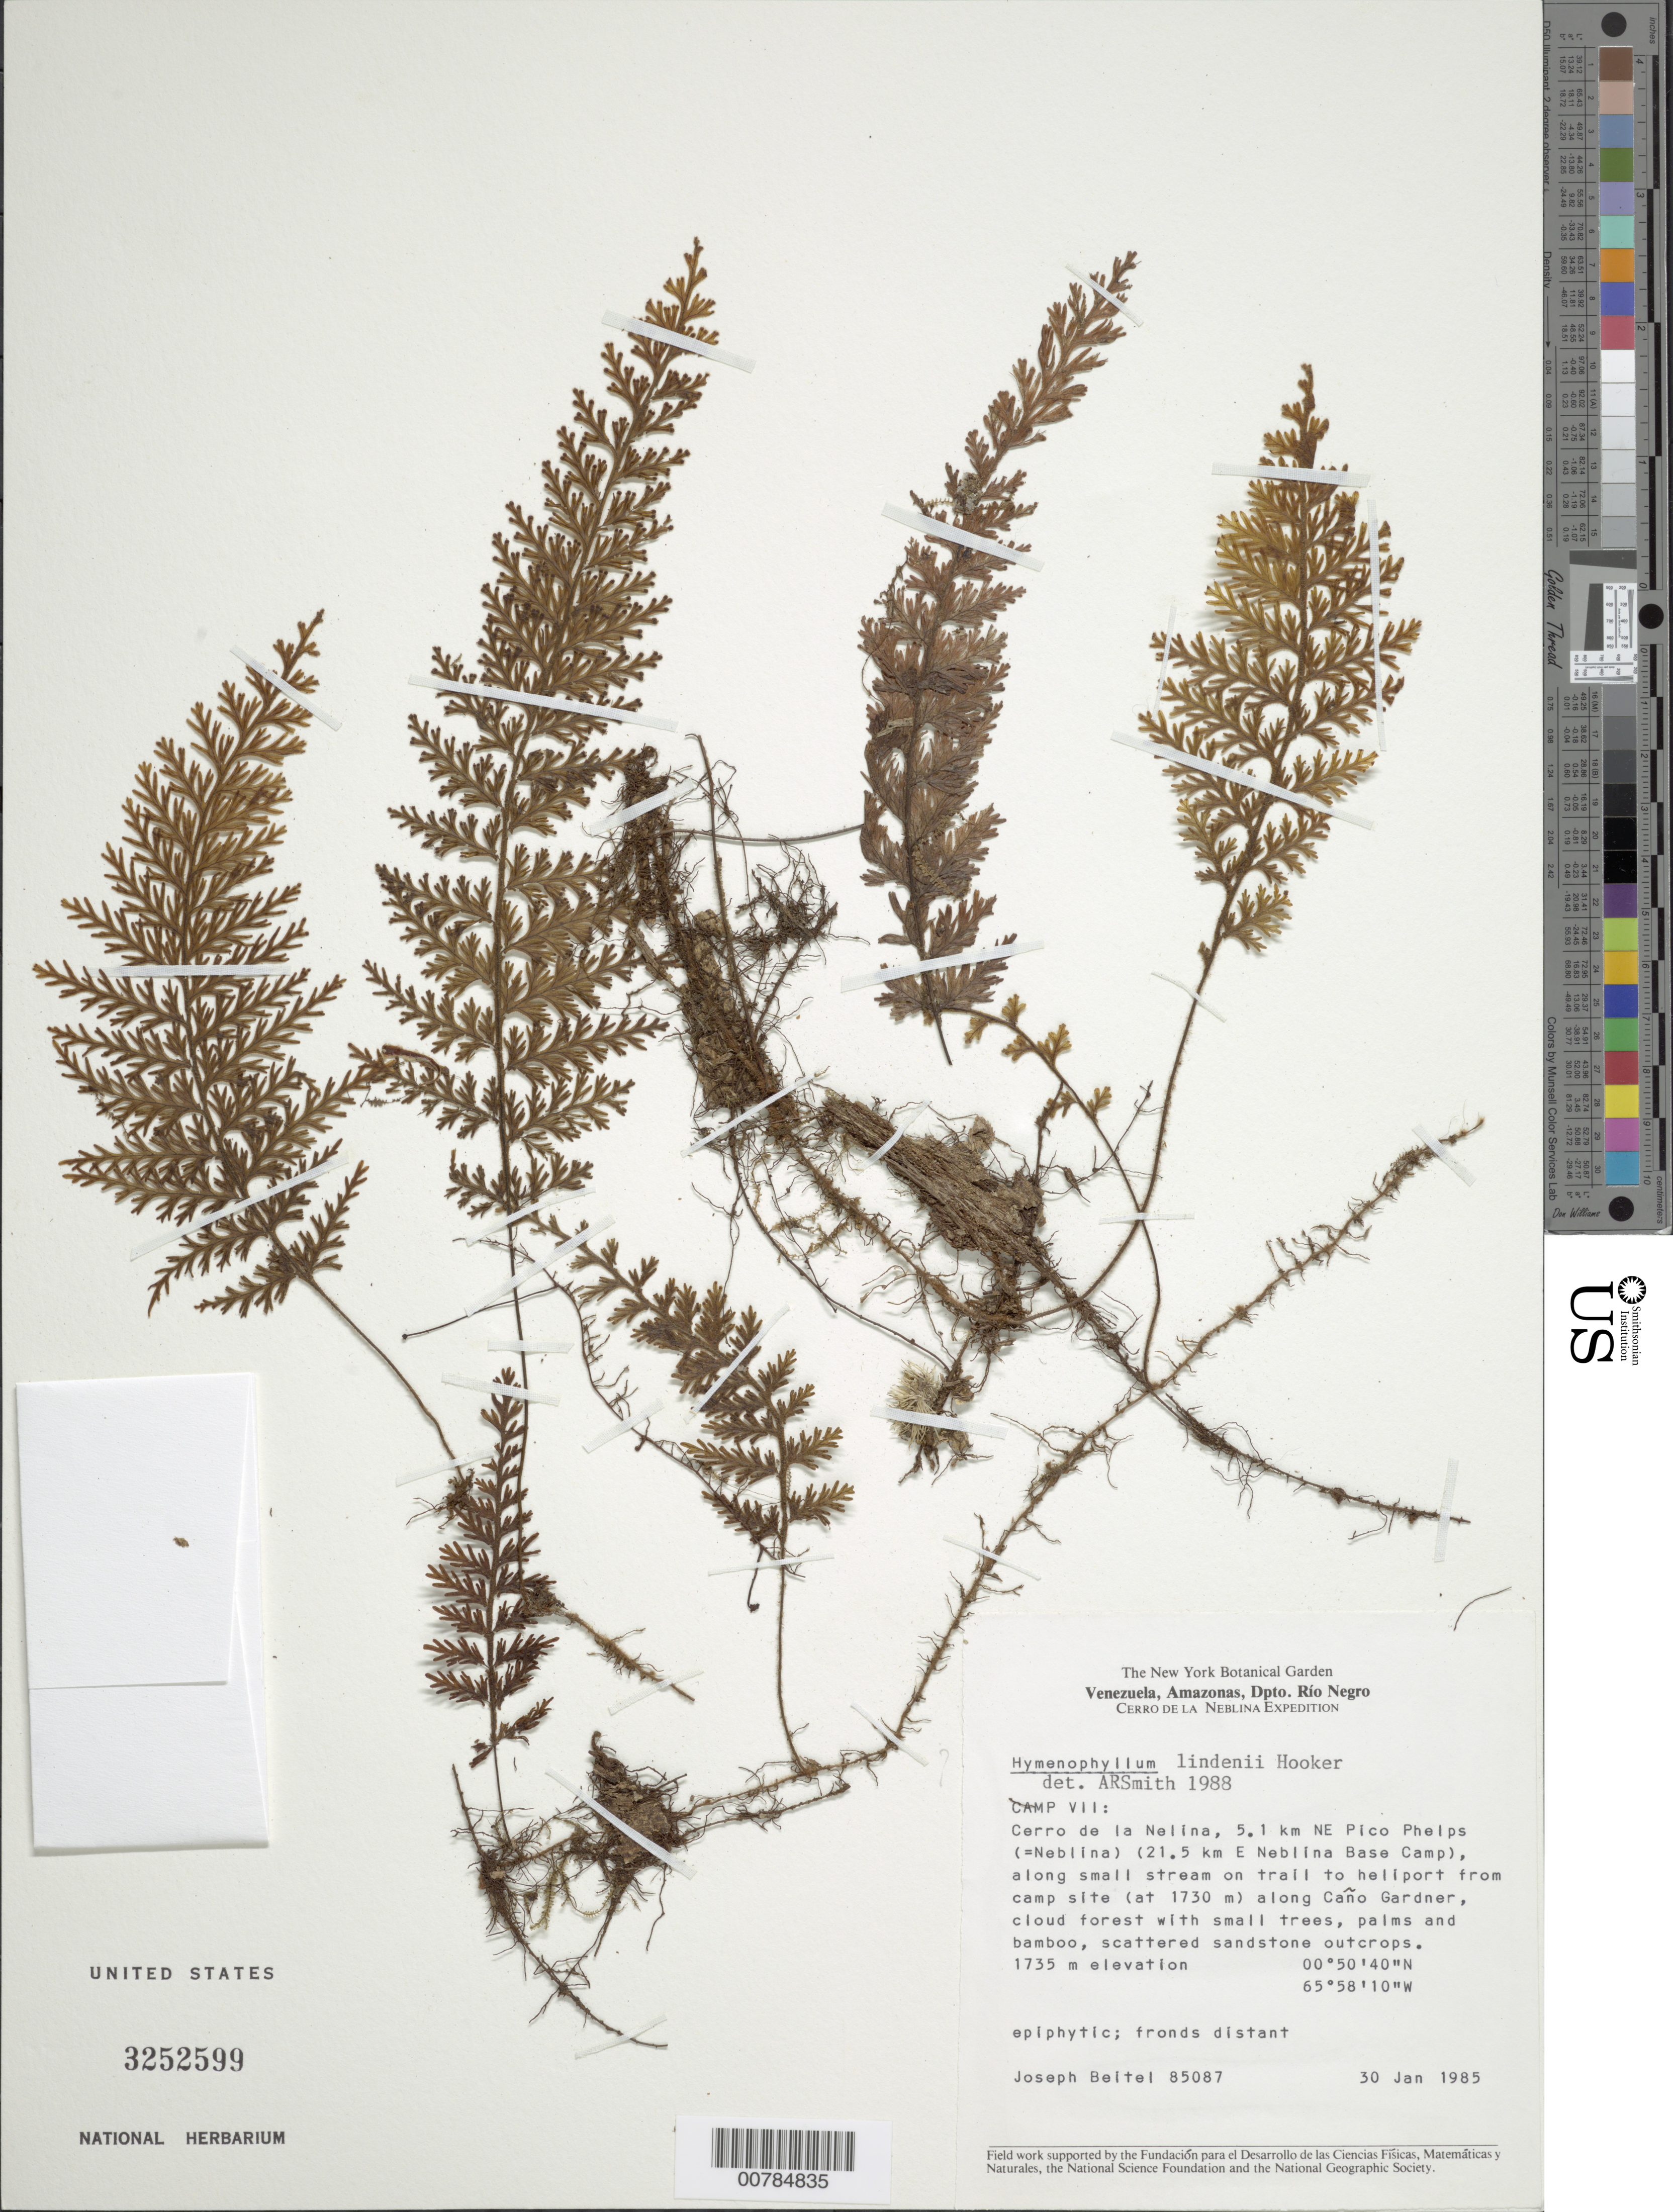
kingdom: Plantae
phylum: Tracheophyta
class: Polypodiopsida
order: Hymenophyllales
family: Hymenophyllaceae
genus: Hymenophyllum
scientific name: Hymenophyllum lindenii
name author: Hook.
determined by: Smith, Alan R., (UC)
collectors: J. M. Beitel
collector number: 85087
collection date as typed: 30-Jan-85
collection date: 1985-01-30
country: Venezuela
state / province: Amazonas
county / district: Río Negro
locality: Cerro de la Neblina, Camp VII, 5.1 km NE Pico Phelps (=Neblina), 21.5 km E Neblina Base Camp, E side of Caño Gardner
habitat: Cloud forest with small trees, palms and bamboo, scattered sandstone outcrops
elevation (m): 1735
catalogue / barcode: US 3252599